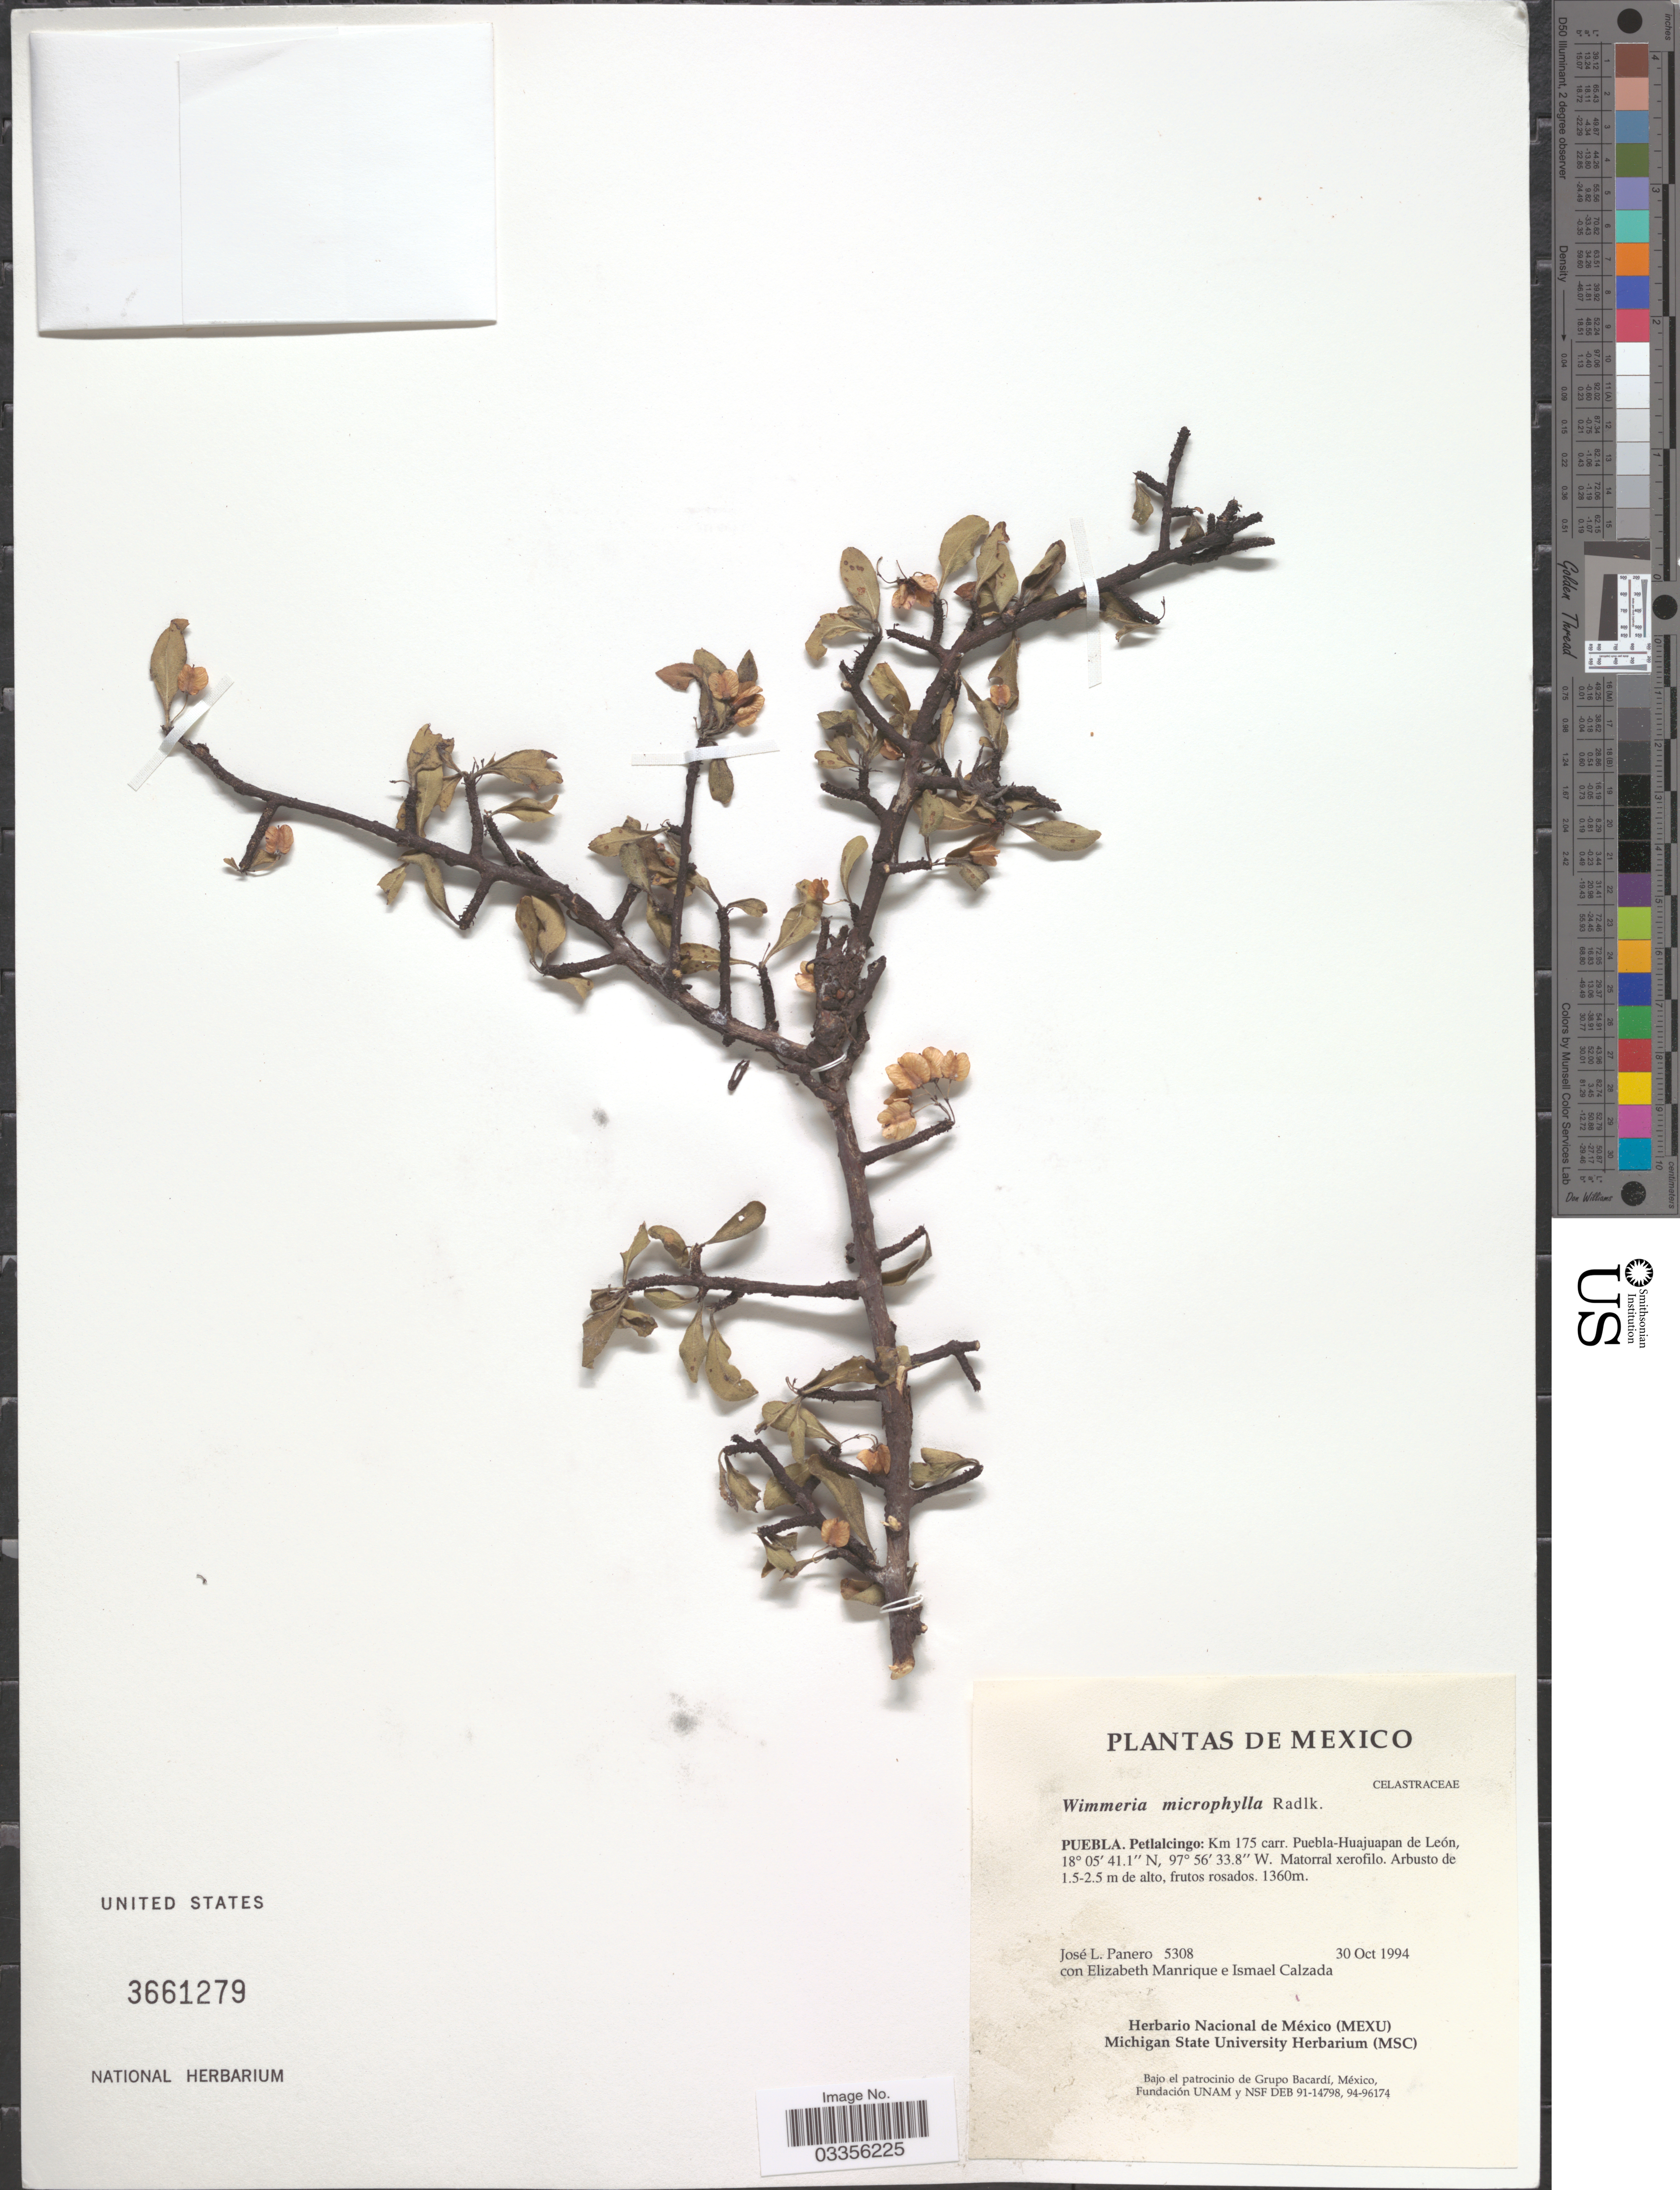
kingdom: Plantae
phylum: Tracheophyta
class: Magnoliopsida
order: Celastrales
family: Celastraceae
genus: Wimmeria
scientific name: Wimmeria microphylla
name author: Radlk.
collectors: J. L. Panero, E. Manrique & I. Calzada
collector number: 5308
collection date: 1994-10-30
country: Mexico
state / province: Puebla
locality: Petlalcingo: Km 175 carr. Puebla-huajuapan de León.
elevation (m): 1360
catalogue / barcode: US 3661279